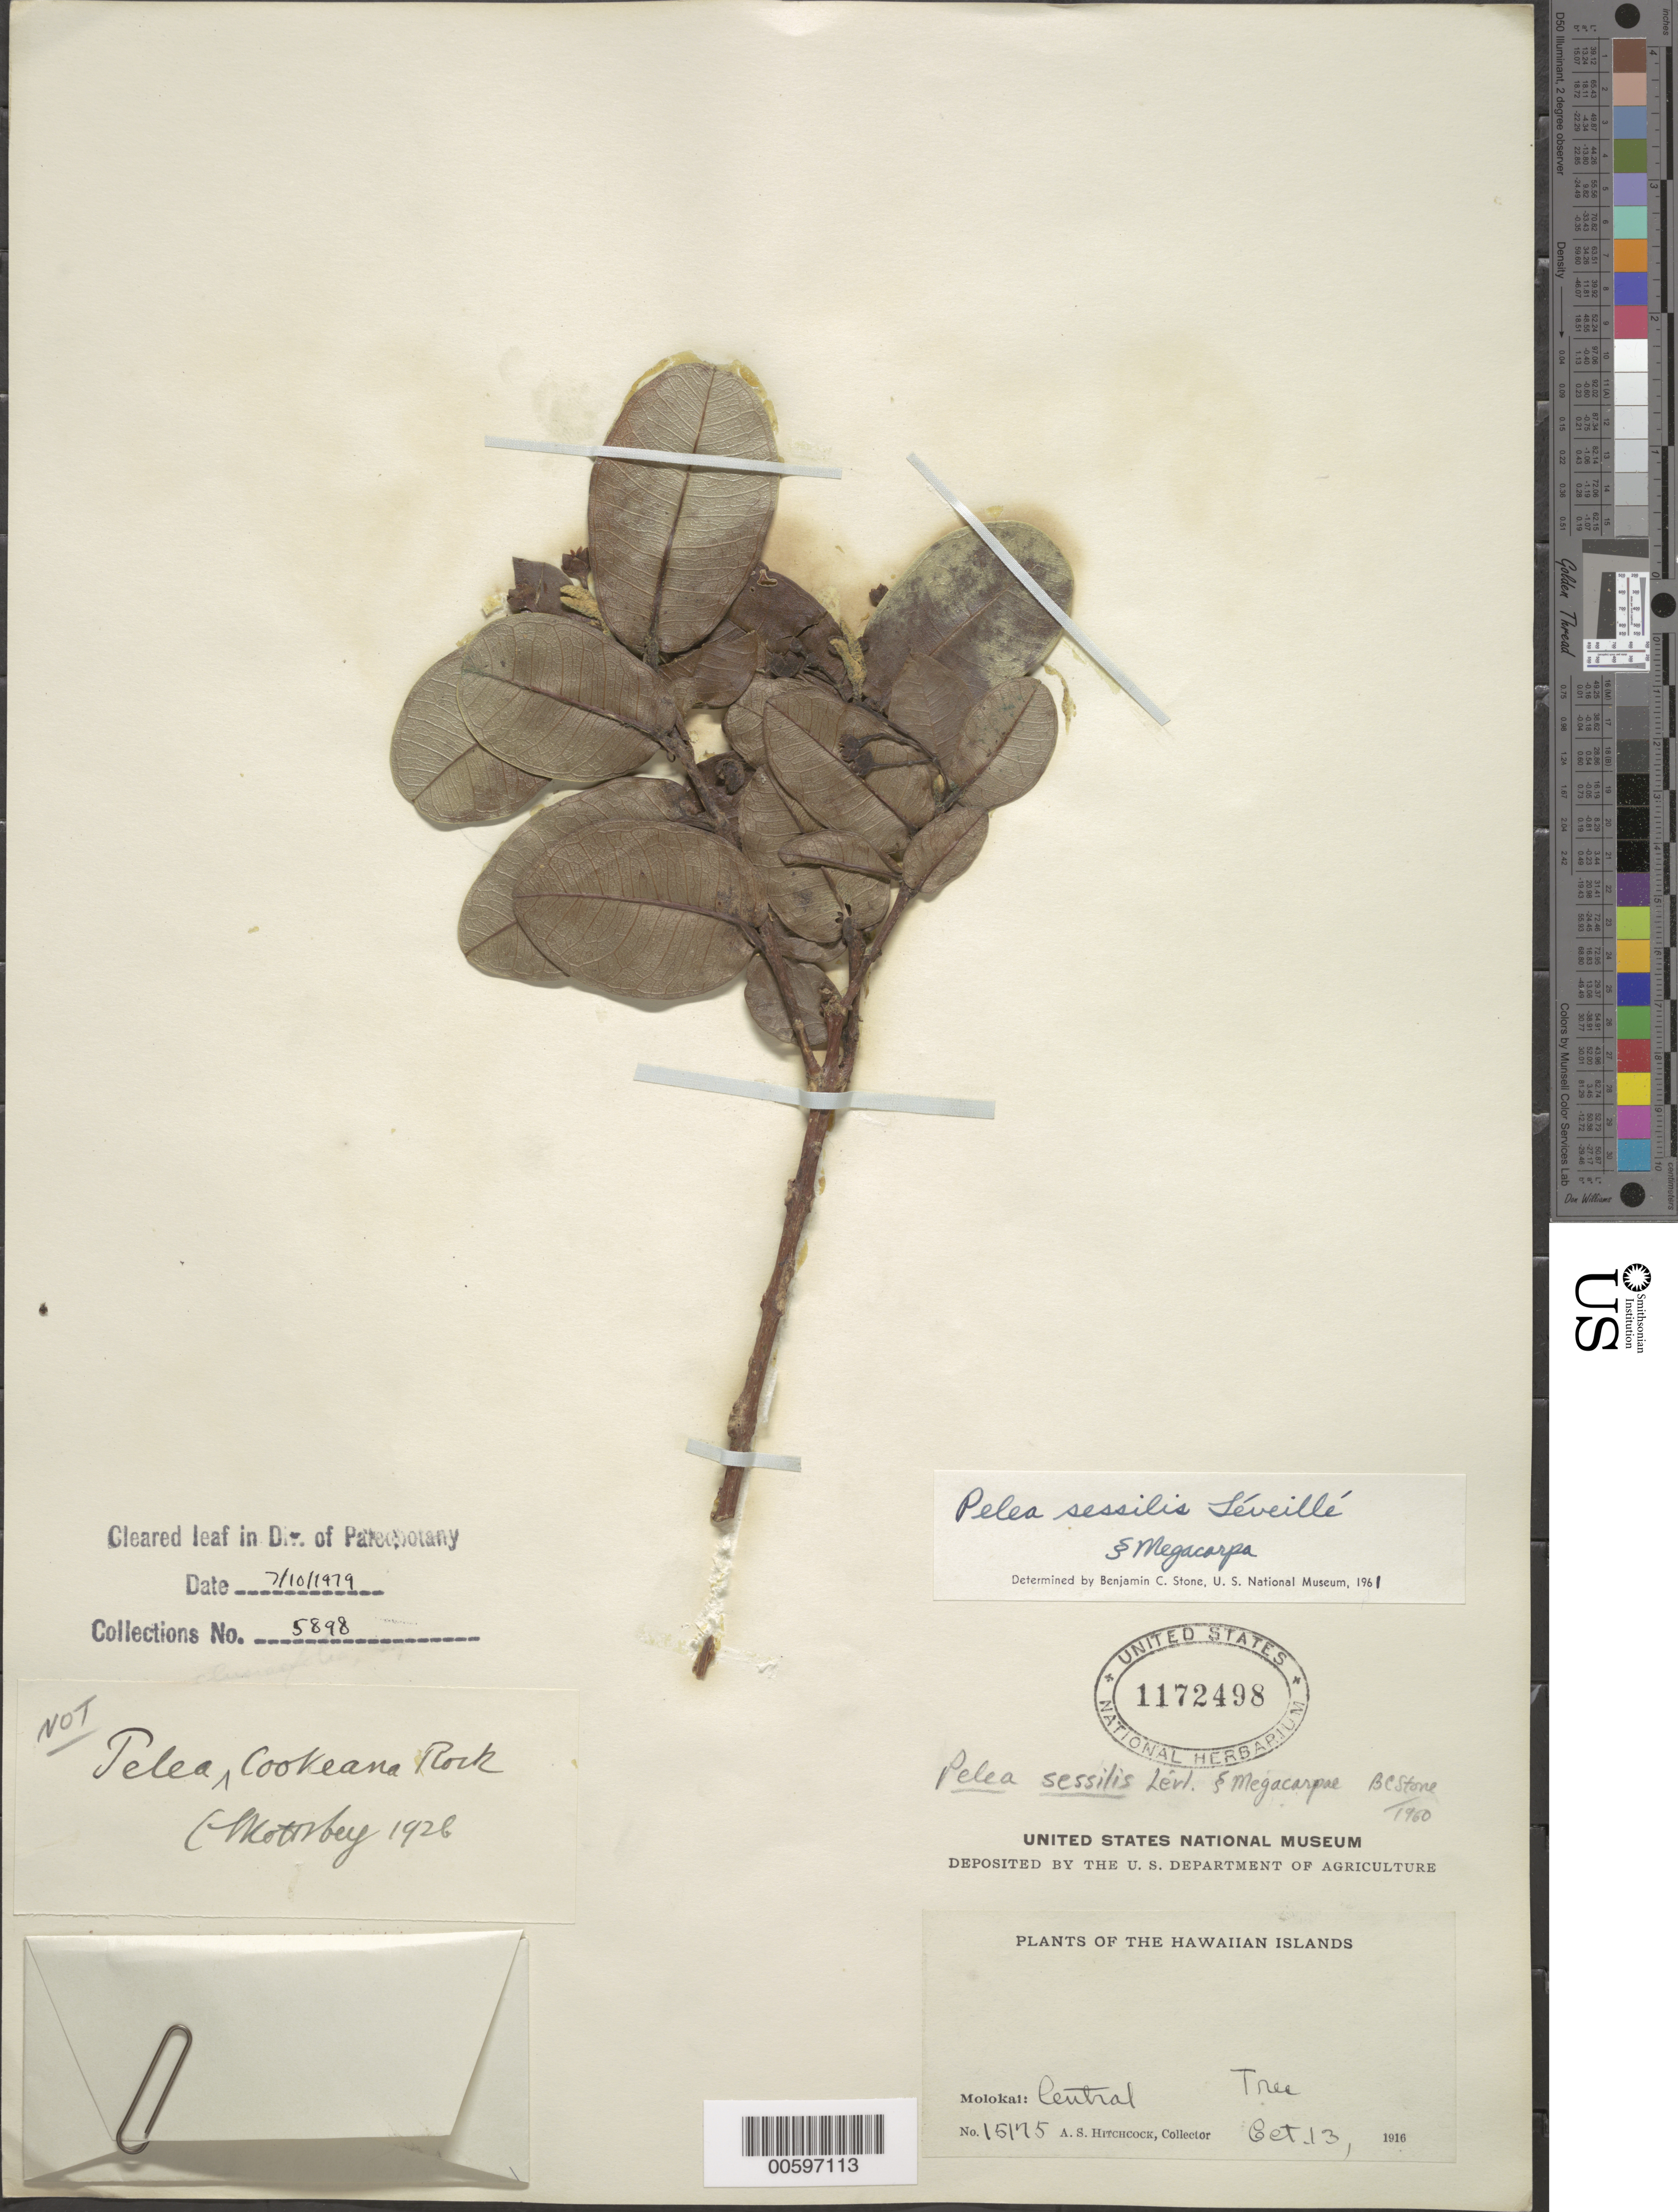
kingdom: Plantae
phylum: Tracheophyta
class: Magnoliopsida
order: Sapindales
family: Rutaceae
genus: Melicope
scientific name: Melicope sessilis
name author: (H. Lév.) T.G. Hartley & B.C. Stone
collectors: A. S. Hitchcock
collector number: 15175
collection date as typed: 13 Oct 1916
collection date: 1916-10-13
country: United States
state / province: Hawaii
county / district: Maui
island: Moloka'i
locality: Central.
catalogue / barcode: US 1172498